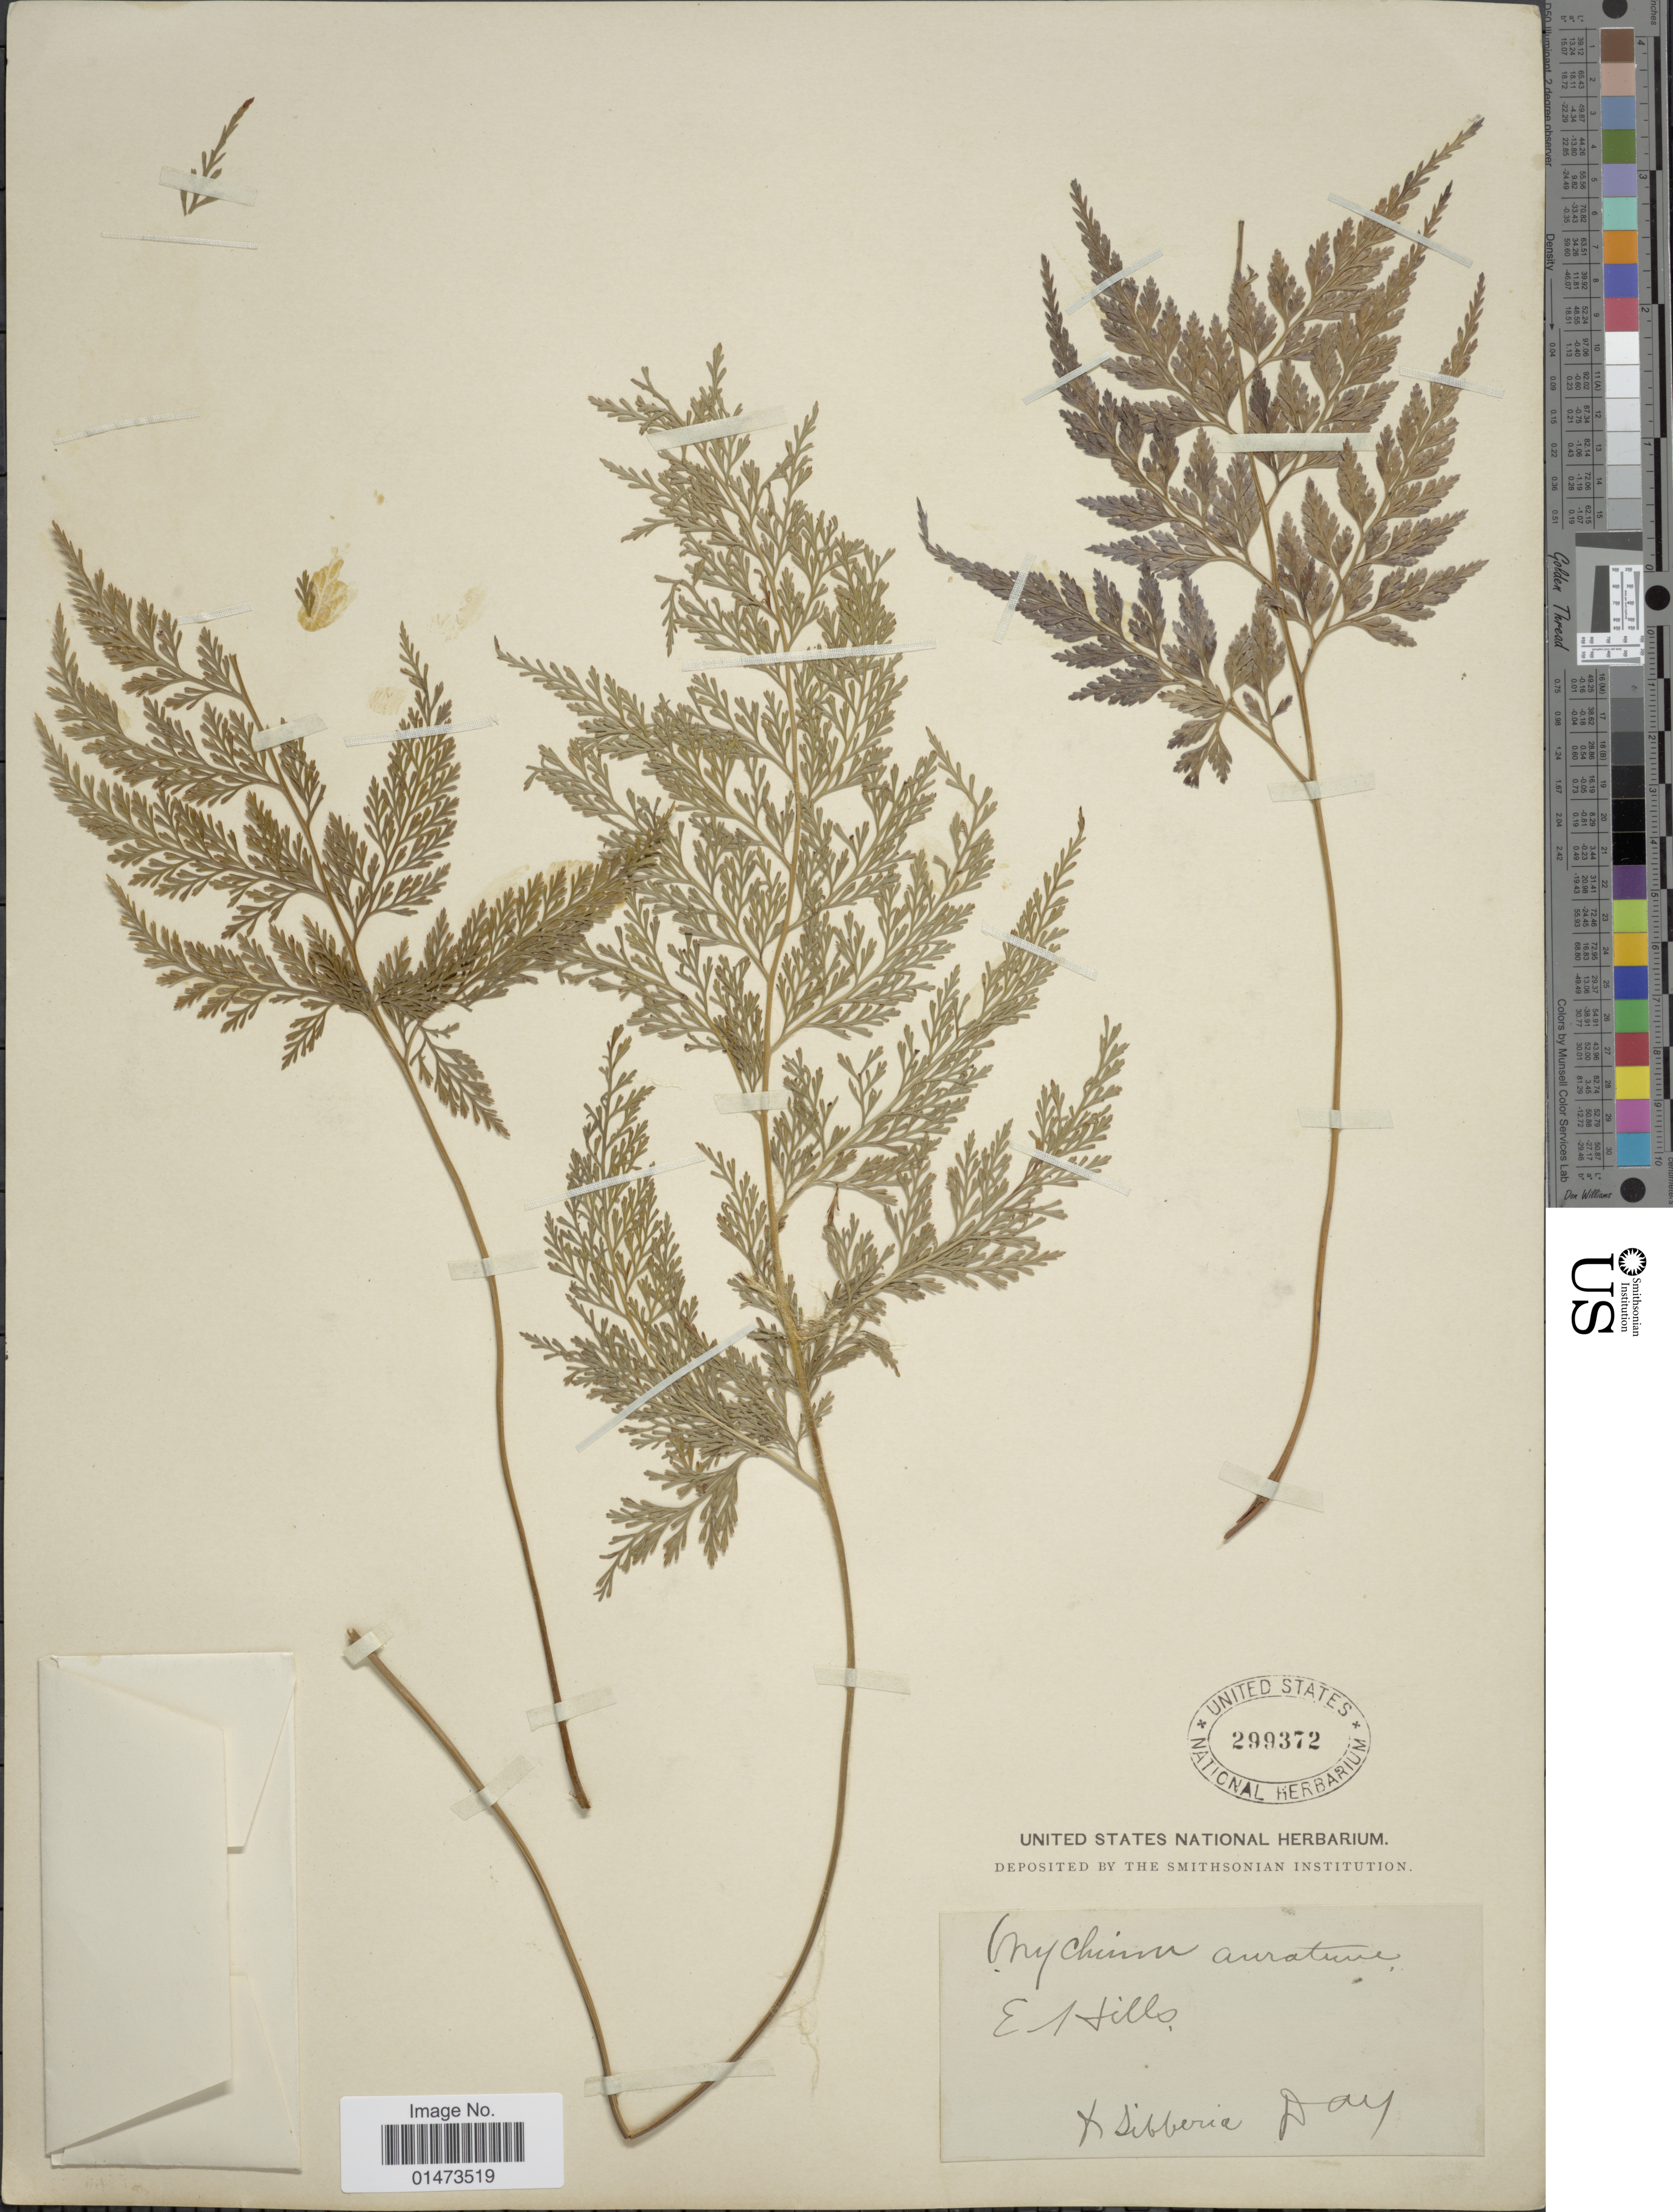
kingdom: Plantae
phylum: Tracheophyta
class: Polypodiopsida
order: Polypodiales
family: Pteridaceae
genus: Onychium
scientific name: Onychium siliculosum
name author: (Desv.) C. Chr.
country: Russian Federation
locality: Sibberia Day. E Hills. Day.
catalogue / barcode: US 299372